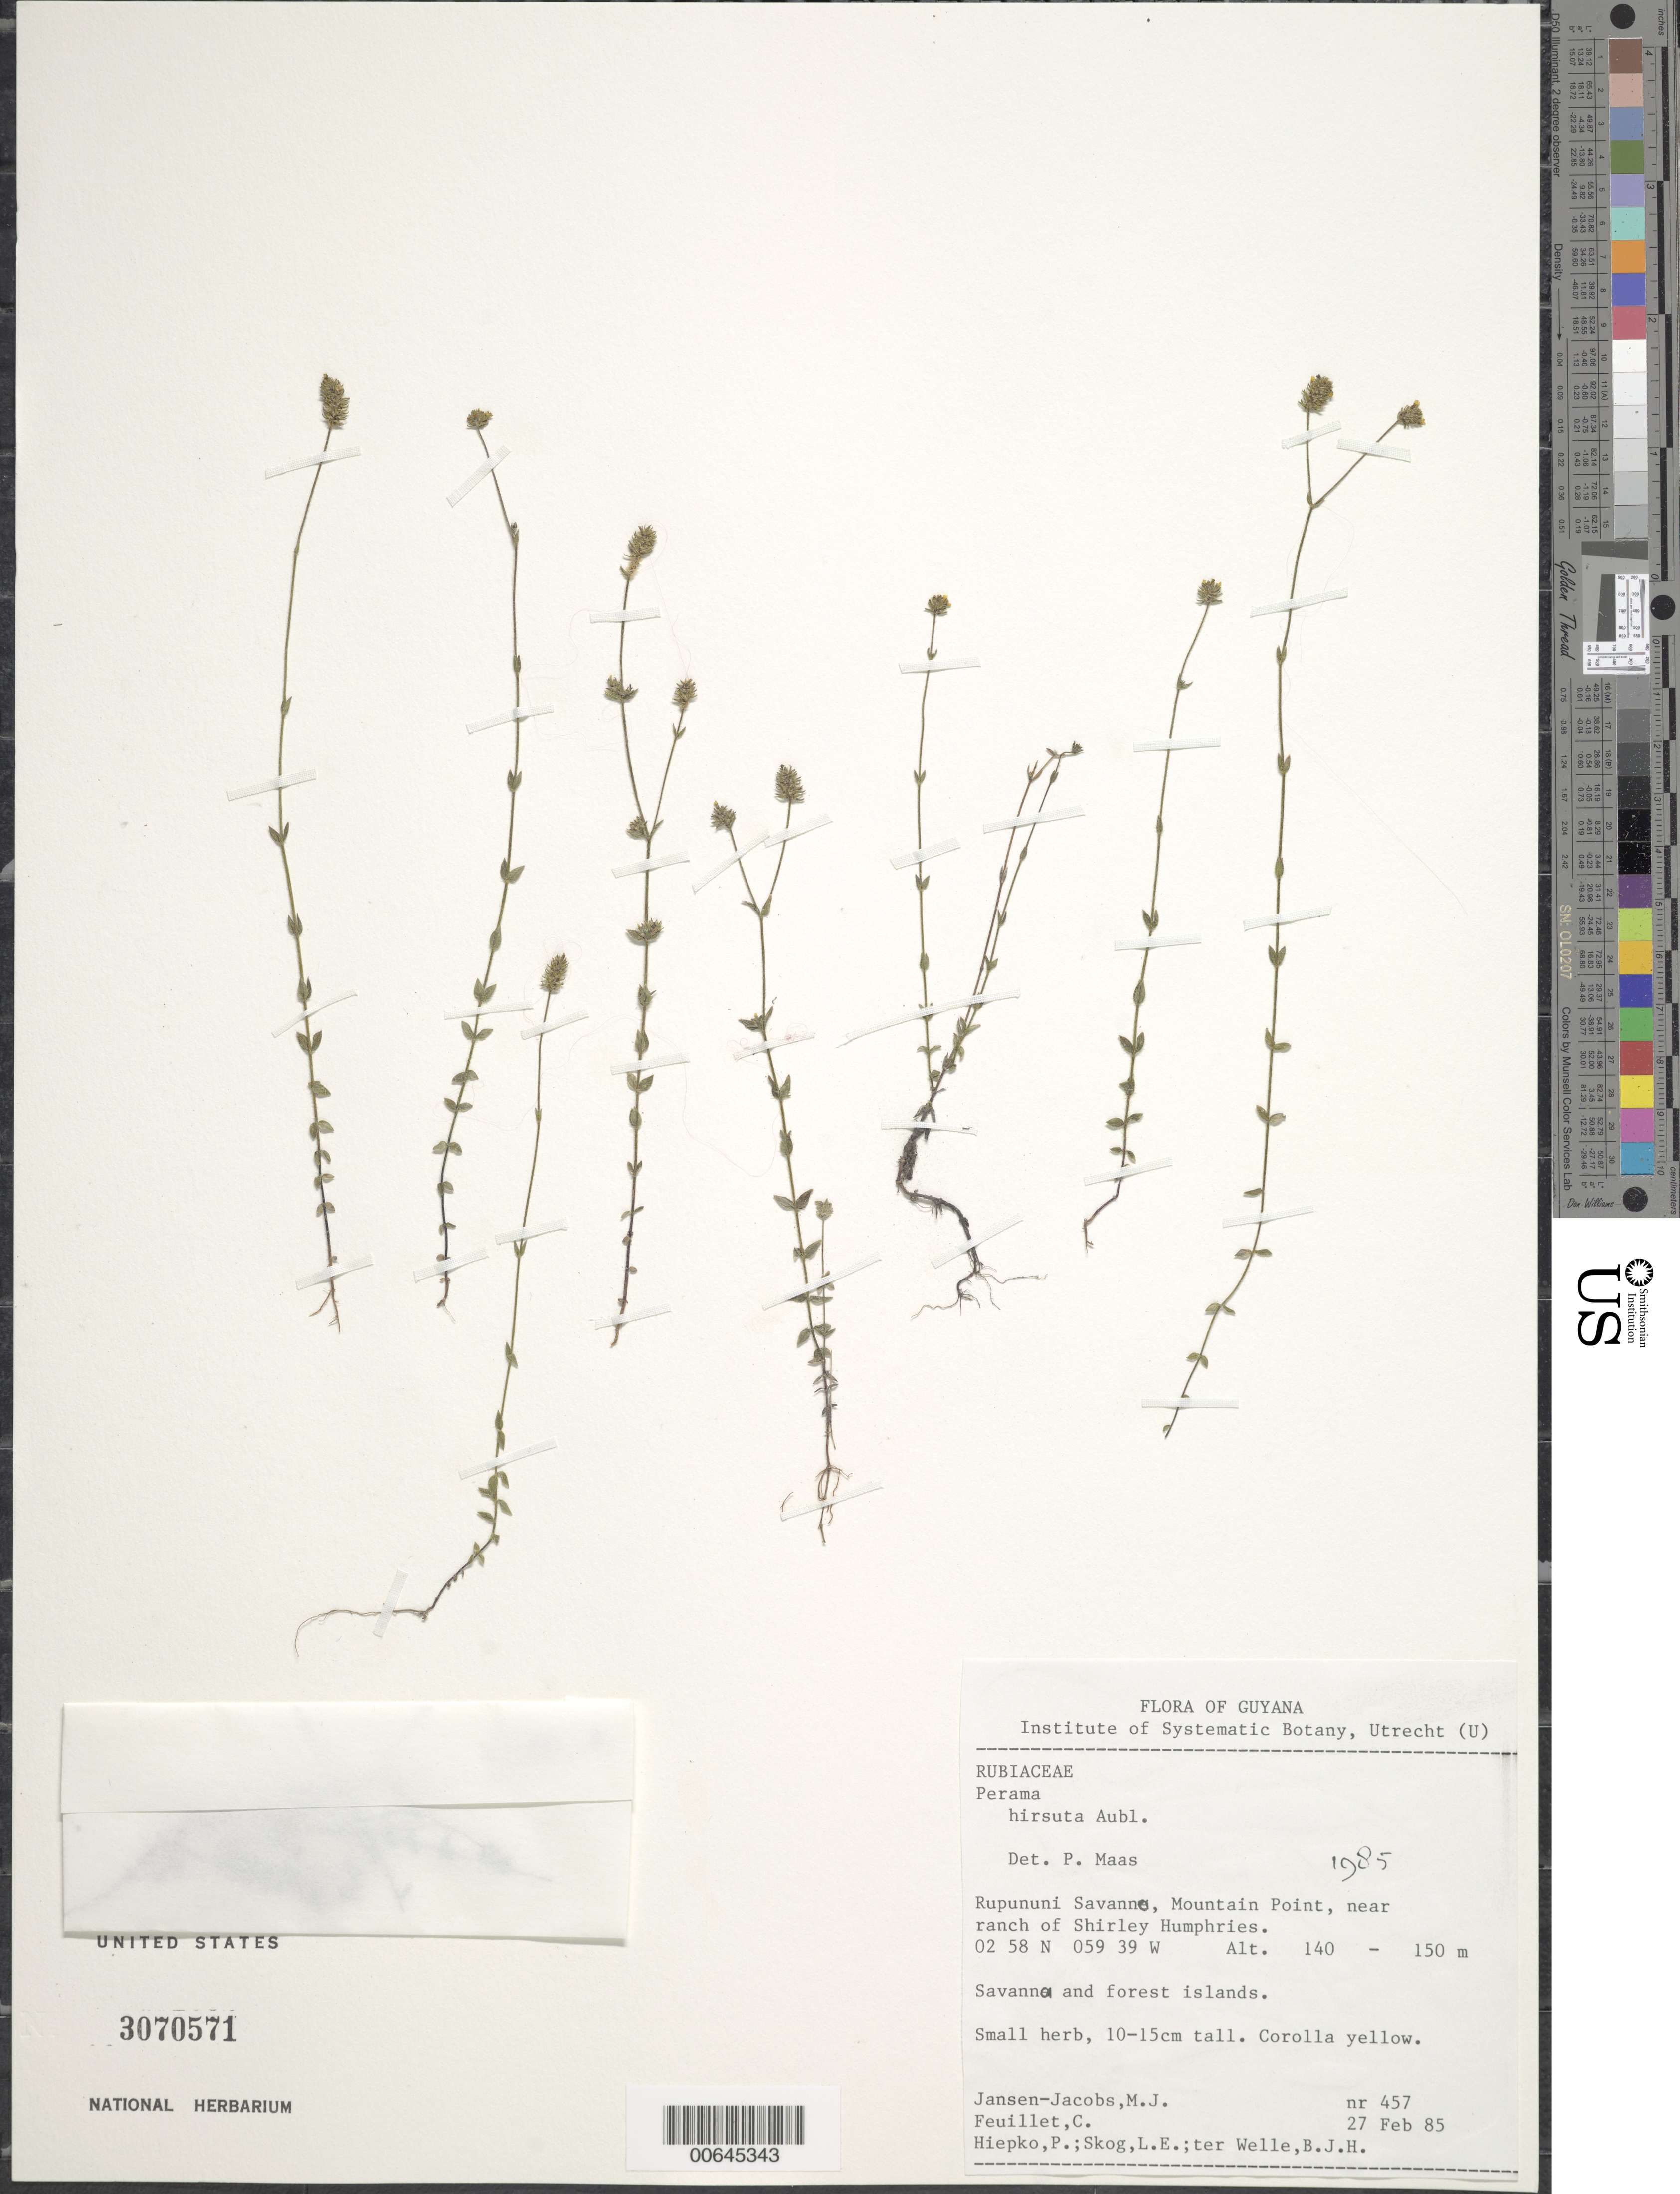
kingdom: Plantae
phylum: Tracheophyta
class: Magnoliopsida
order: Gentianales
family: Rubiaceae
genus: Perama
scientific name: Perama hirsuta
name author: Aubl.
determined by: Maas, Paul J. M.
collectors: M. J. Jansen-Jacobs, C. Feuillet, P. H. Hiepko, L. E. Skog & B. Welle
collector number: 457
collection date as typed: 27-Feb-85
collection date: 1985-02-27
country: Guyana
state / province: U. Takutu-U. Essequibo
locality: Rupununi Savanna, Mountain Point, near ranch of Shirley Humphries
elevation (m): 140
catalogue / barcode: US 3070571